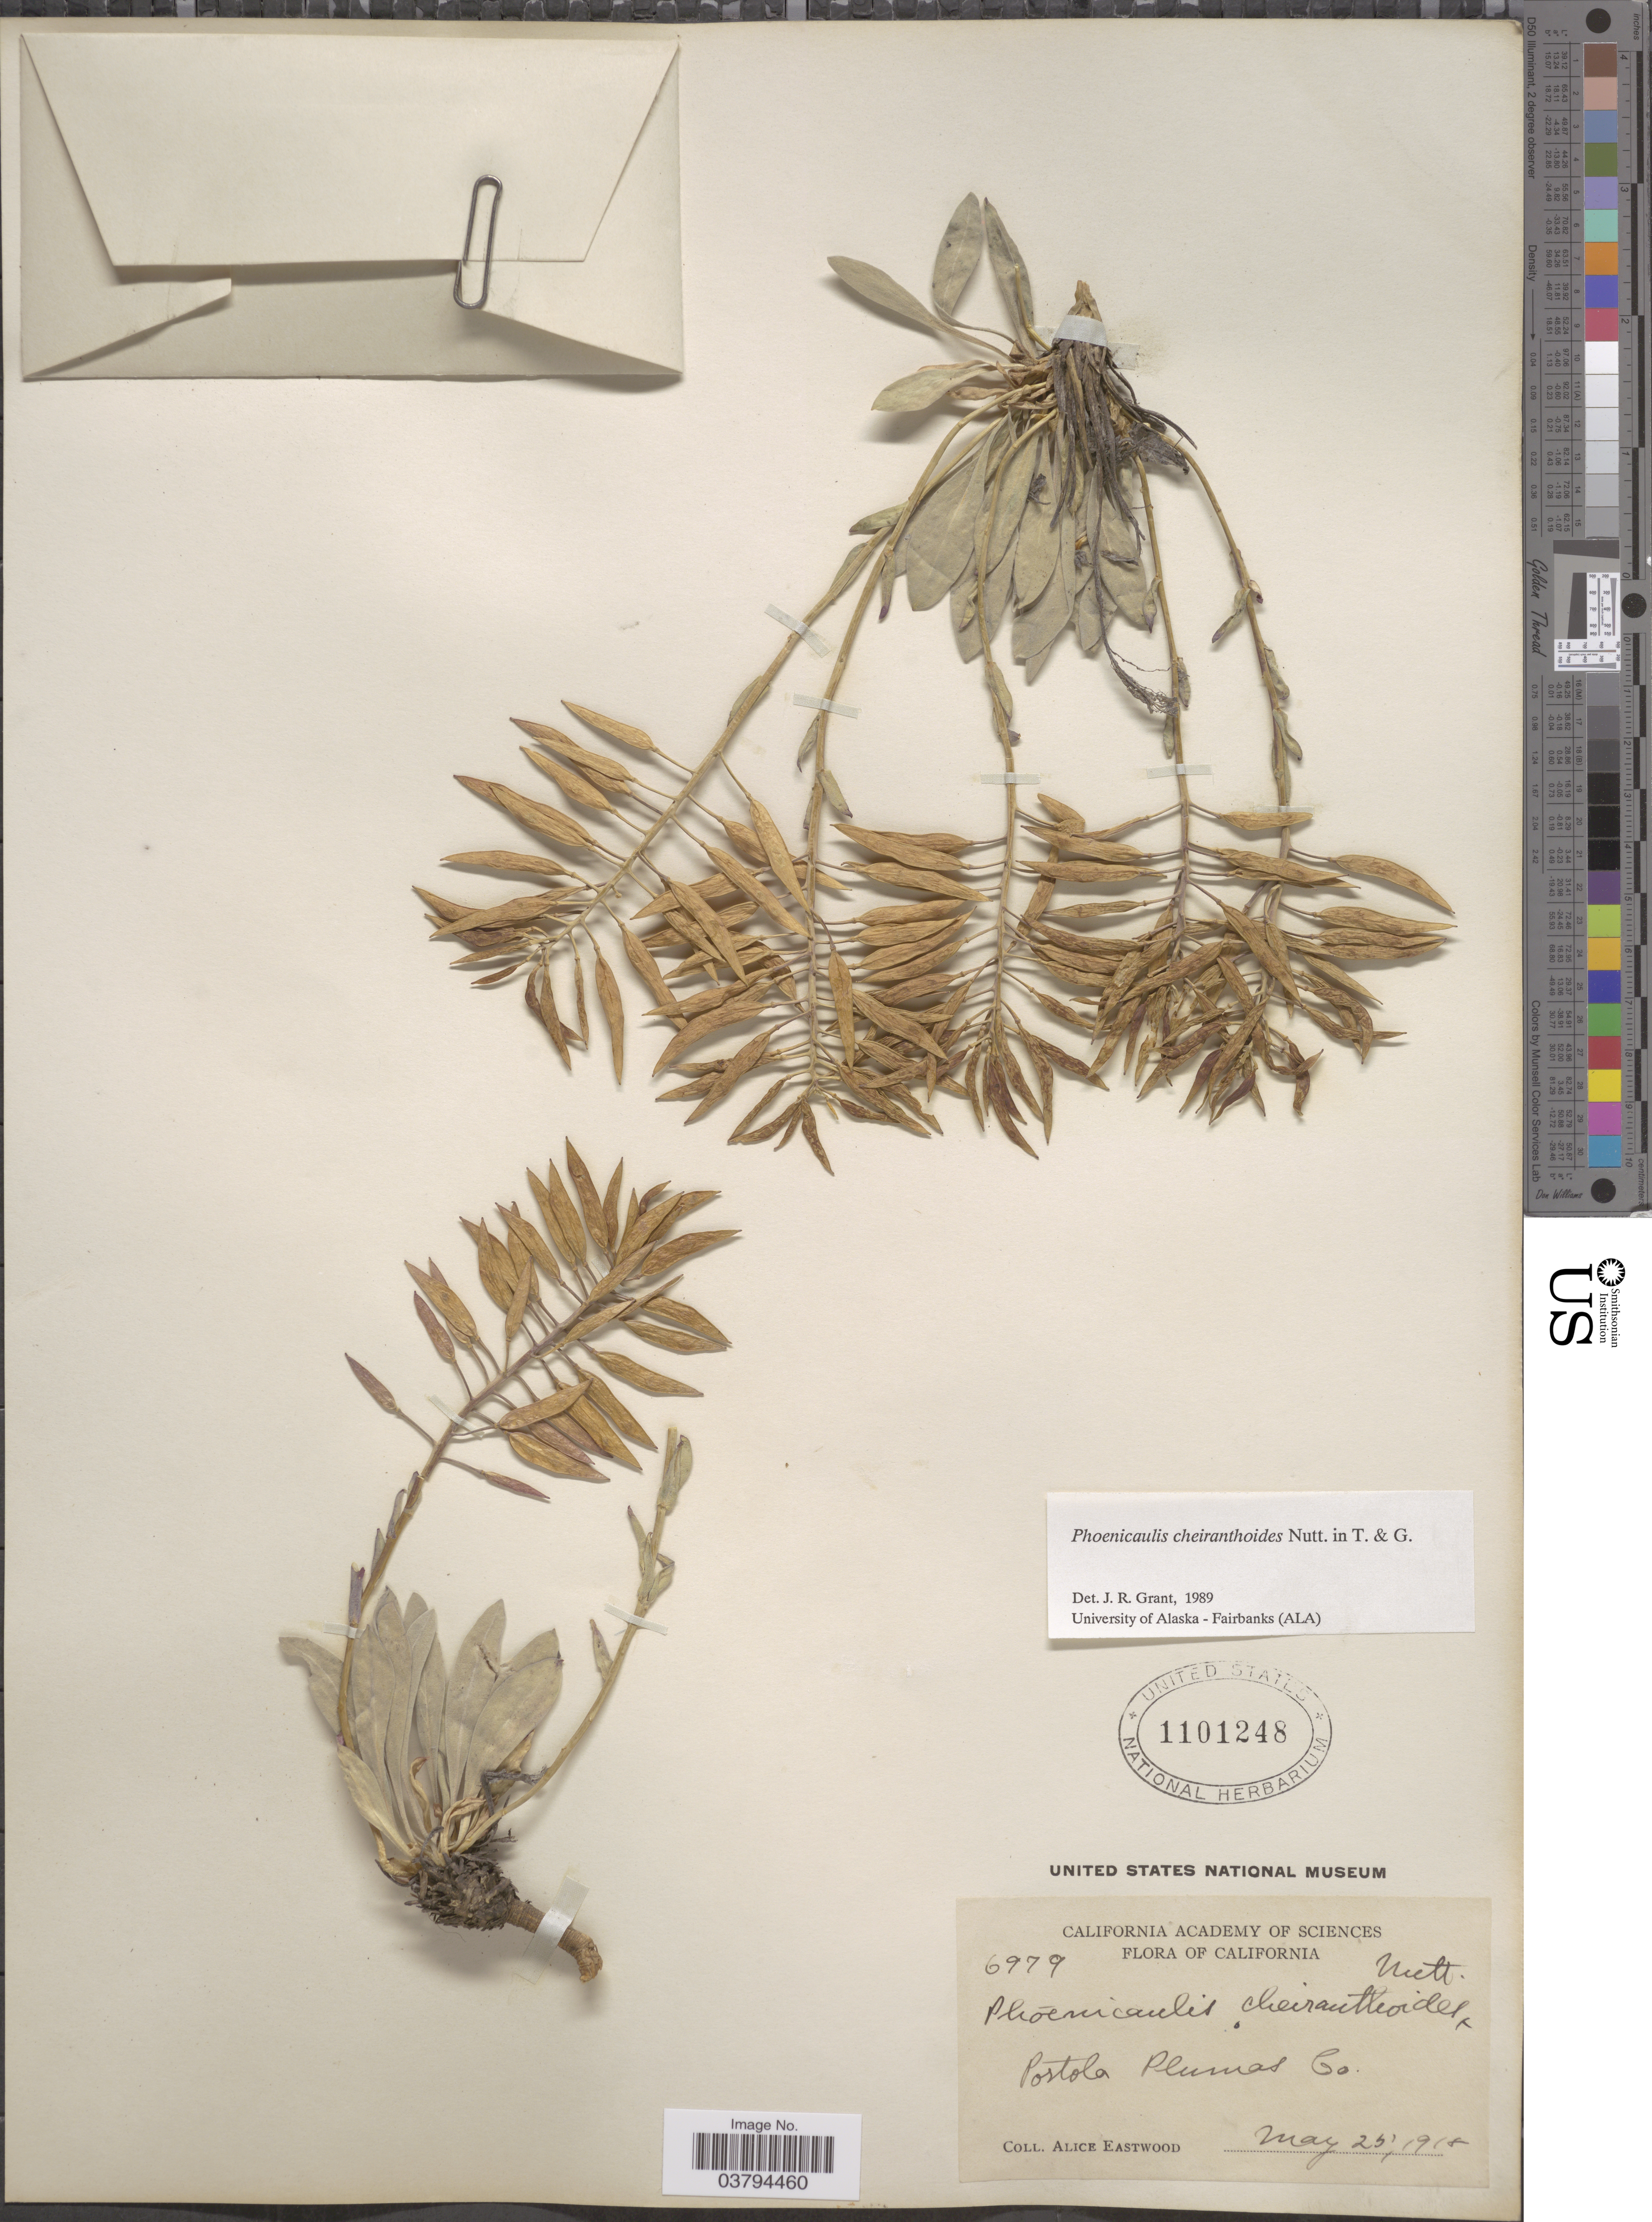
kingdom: Plantae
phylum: Tracheophyta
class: Magnoliopsida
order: Brassicales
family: Brassicaceae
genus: Phoenicaulis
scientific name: Phoenicaulis cheiranthoides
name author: Nutt.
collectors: A. Eastwood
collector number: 6979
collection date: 1915-05-25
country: United States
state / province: California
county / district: Plumas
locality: Postola Plumas Co.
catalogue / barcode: US 1101248